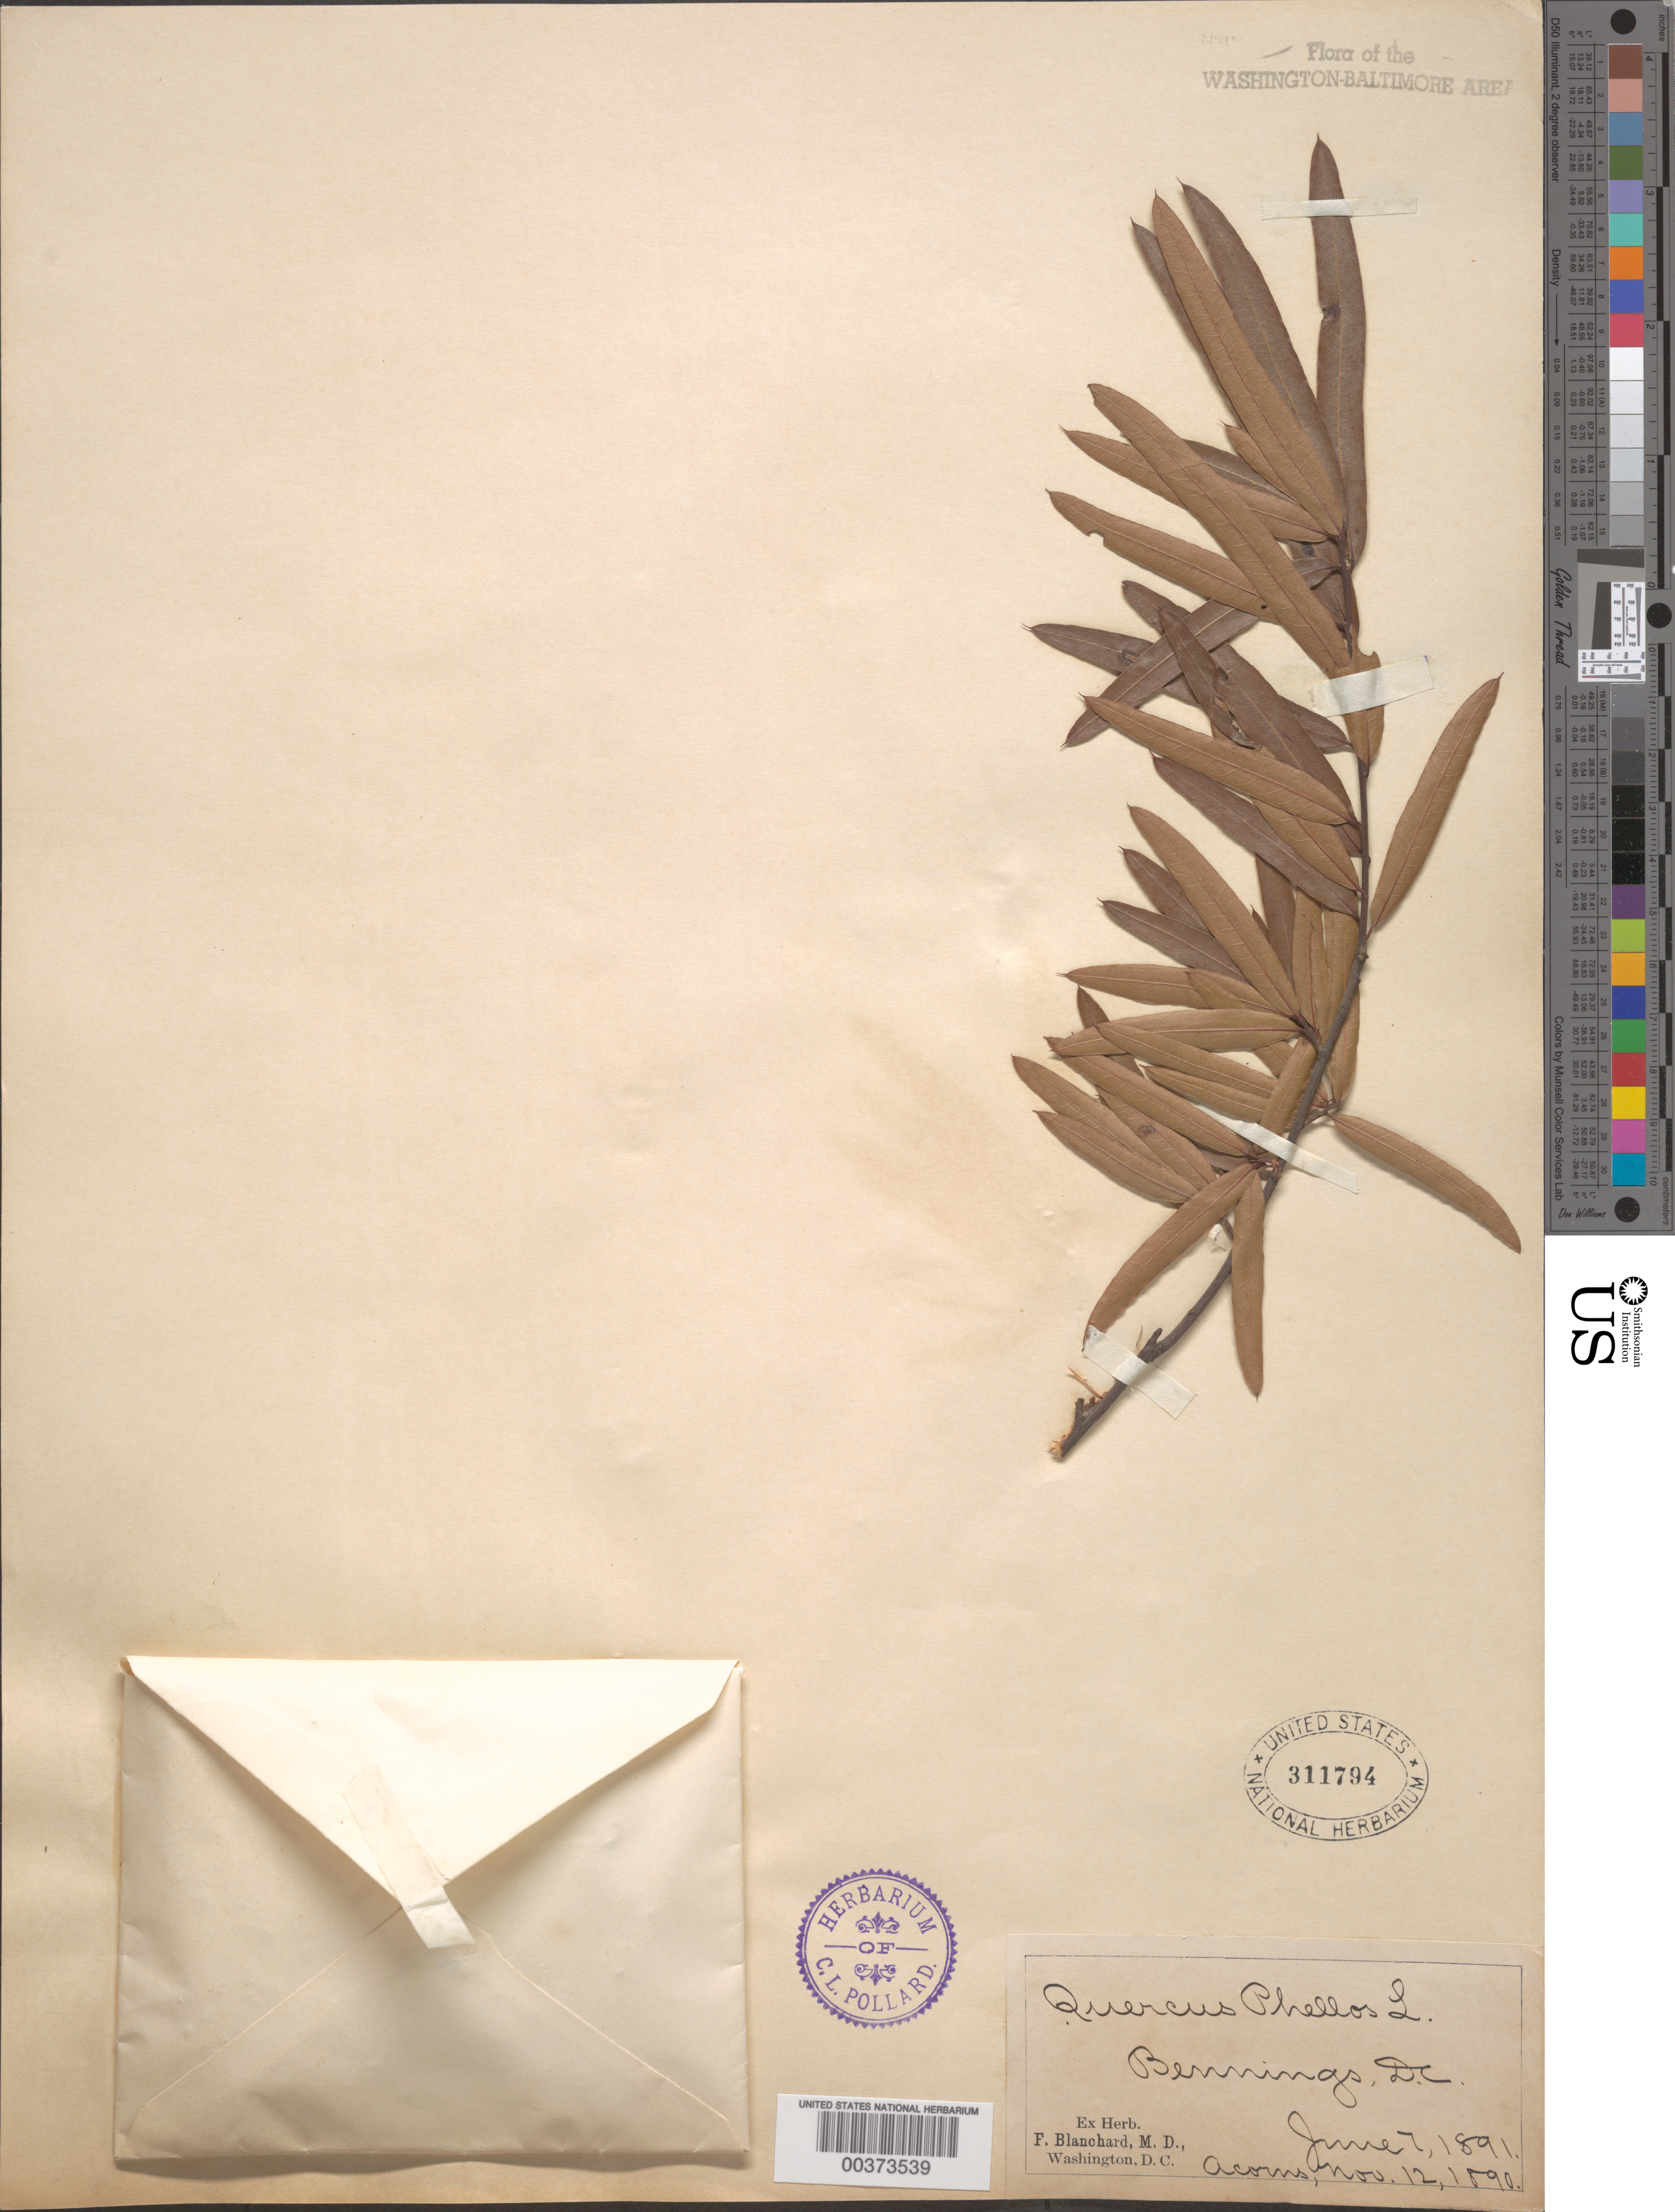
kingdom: Plantae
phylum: Tracheophyta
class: Magnoliopsida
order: Fagales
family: Fagaceae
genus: Quercus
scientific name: Quercus phellos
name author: L.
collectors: F. Blanchard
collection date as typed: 07 Jun 1891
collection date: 1891-06-07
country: United States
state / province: District of Columbia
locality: Bennings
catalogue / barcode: US 311794